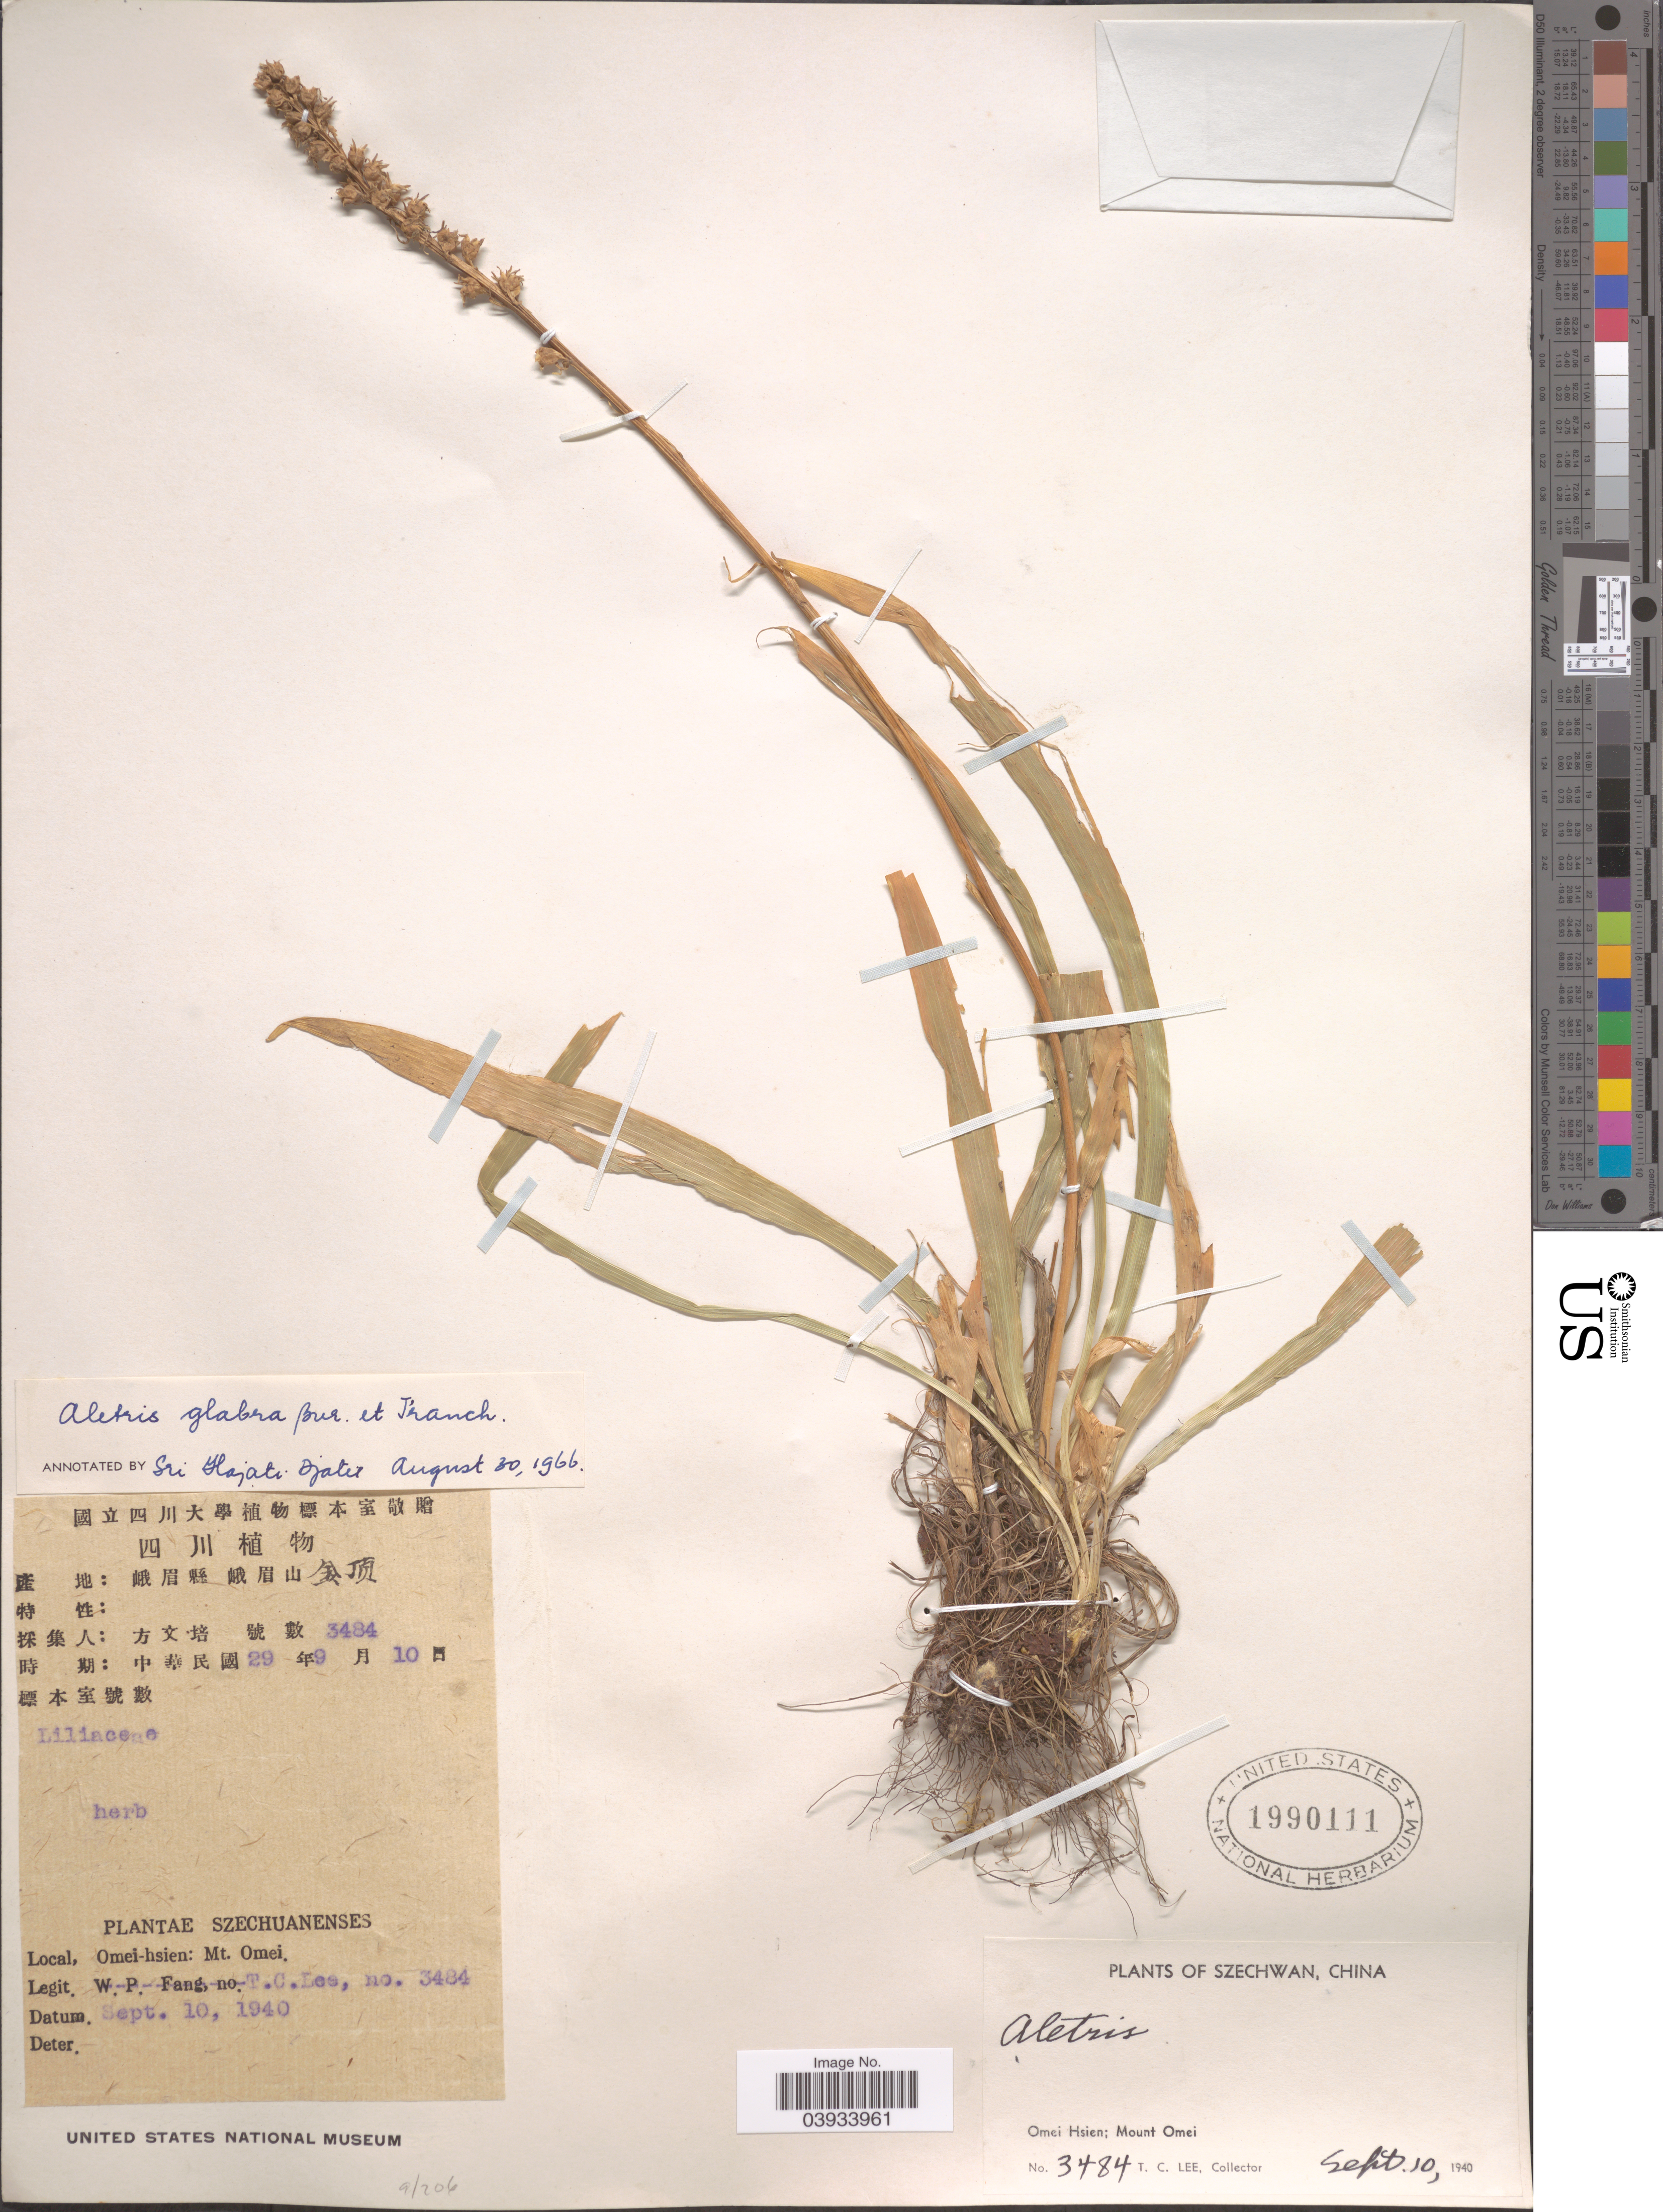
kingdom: Plantae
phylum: Tracheophyta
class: Liliopsida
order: Dioscoreales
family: Nartheciaceae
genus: Aletris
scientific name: Aletris glabra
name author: Bureau & Franch.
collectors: T. Lee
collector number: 3484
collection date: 1940-09-10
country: China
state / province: Sichuan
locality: Szechwan. Omei-hsien: Mt. Omei.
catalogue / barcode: US 1990111